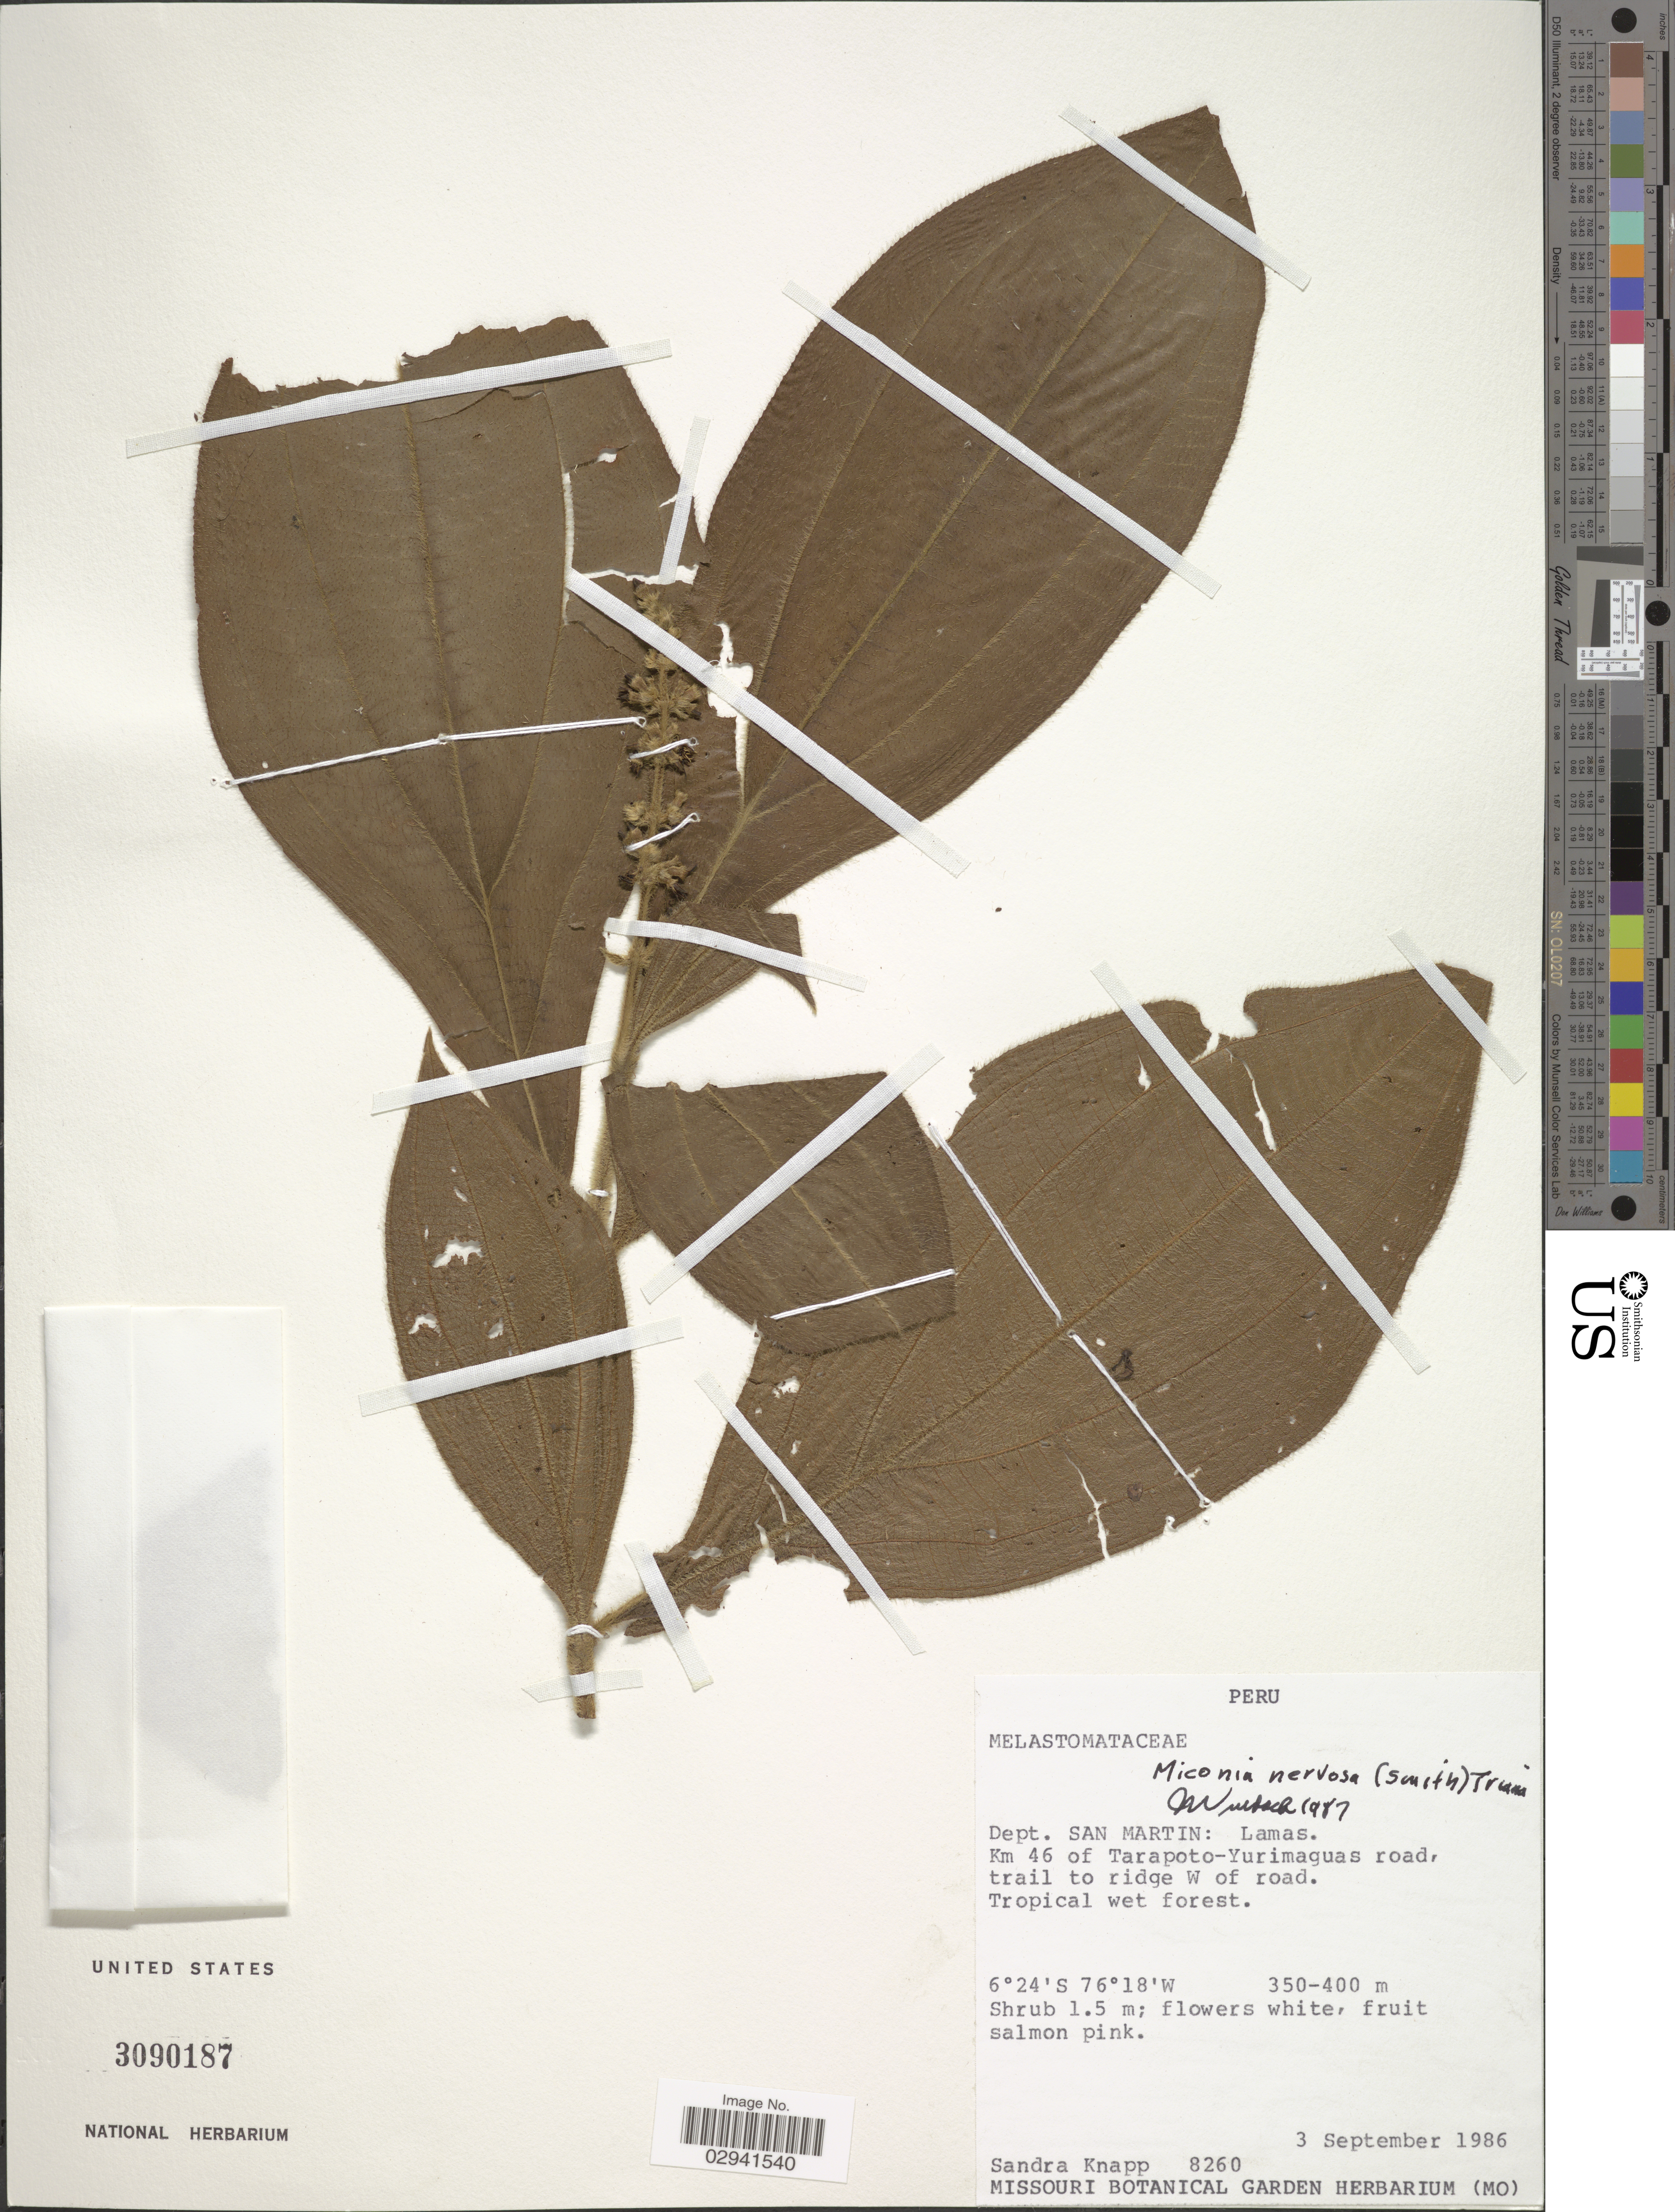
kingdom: Plantae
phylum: Tracheophyta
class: Magnoliopsida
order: Myrtales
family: Melastomataceae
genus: Miconia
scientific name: Miconia nervosa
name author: (Sm.) Triana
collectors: S. Knapp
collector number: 8260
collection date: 1986-09-03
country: Peru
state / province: San Martín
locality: Dept. San Martin: Lamas. Km 46 of Tarapoto-Yurimaguas road, trail to ridge W of road. Tropical wet forest.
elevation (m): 350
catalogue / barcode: US 3090187